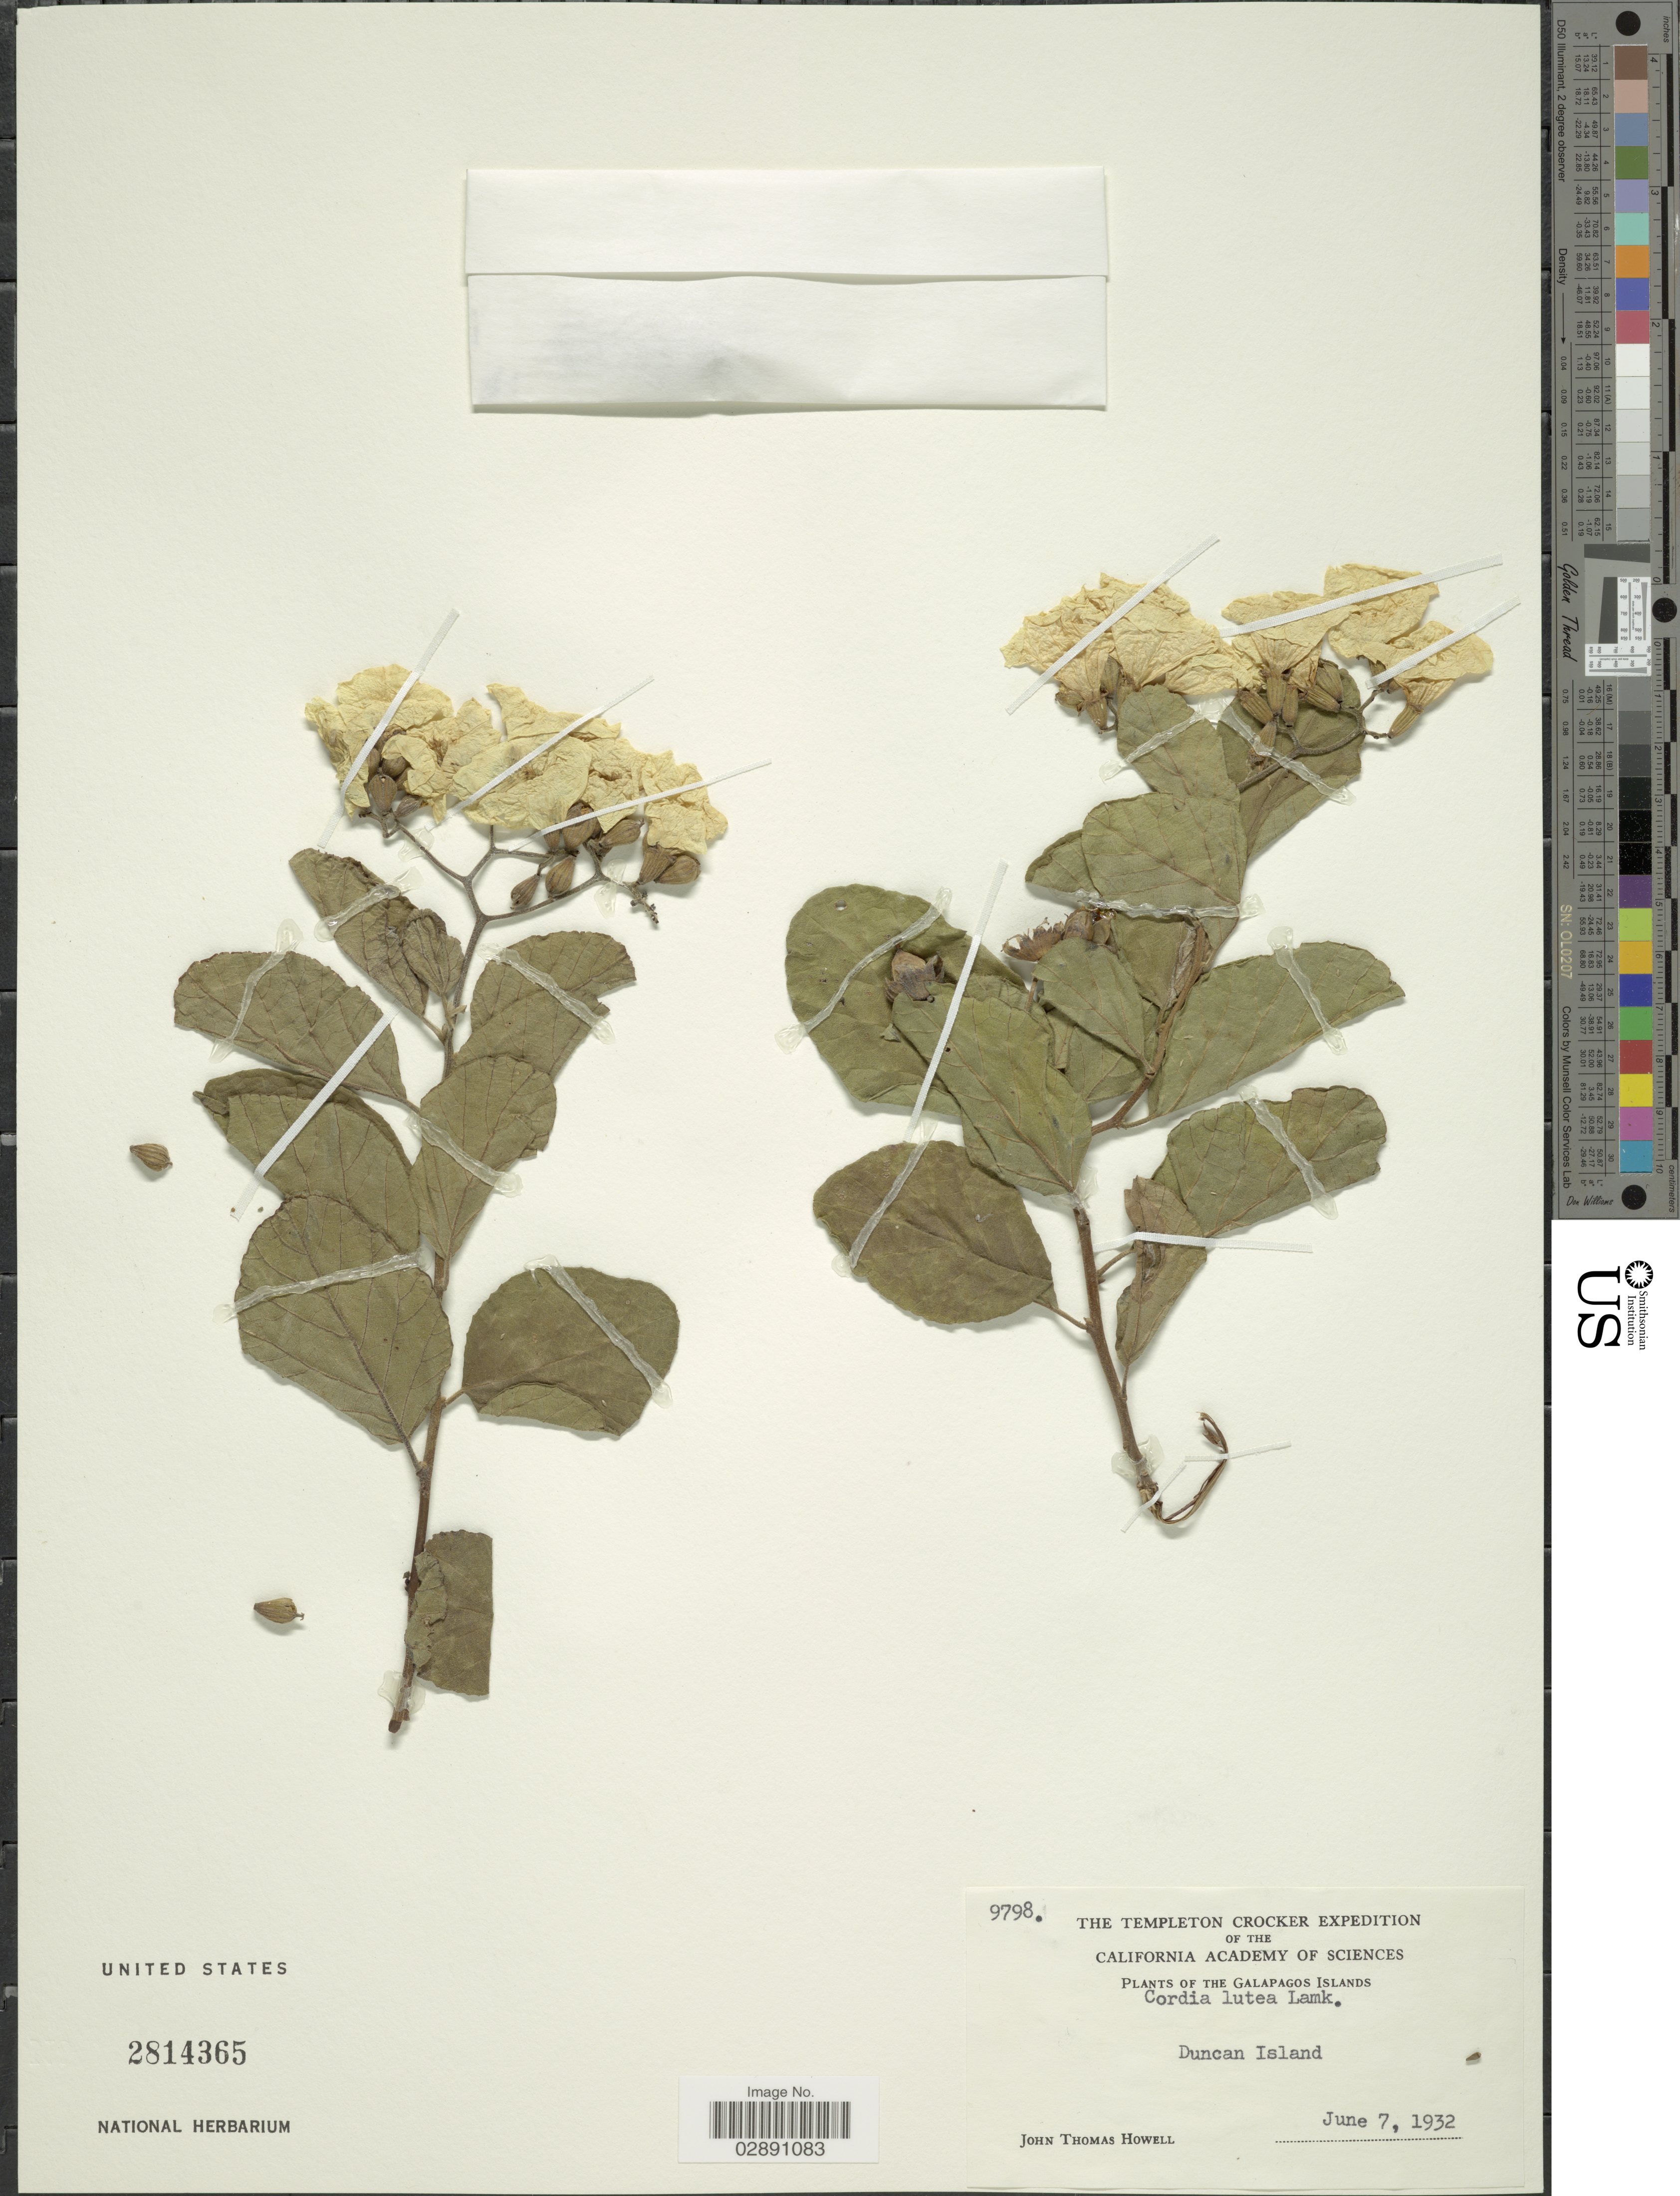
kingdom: Plantae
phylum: Tracheophyta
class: Magnoliopsida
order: Boraginales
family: Cordiaceae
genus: Cordia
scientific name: Cordia lutea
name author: Lam.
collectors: J. T. Howell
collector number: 9798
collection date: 1932-06-07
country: Ecuador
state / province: Colón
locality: The Galapagos Islands. Duncan Island.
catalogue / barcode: US 2814365